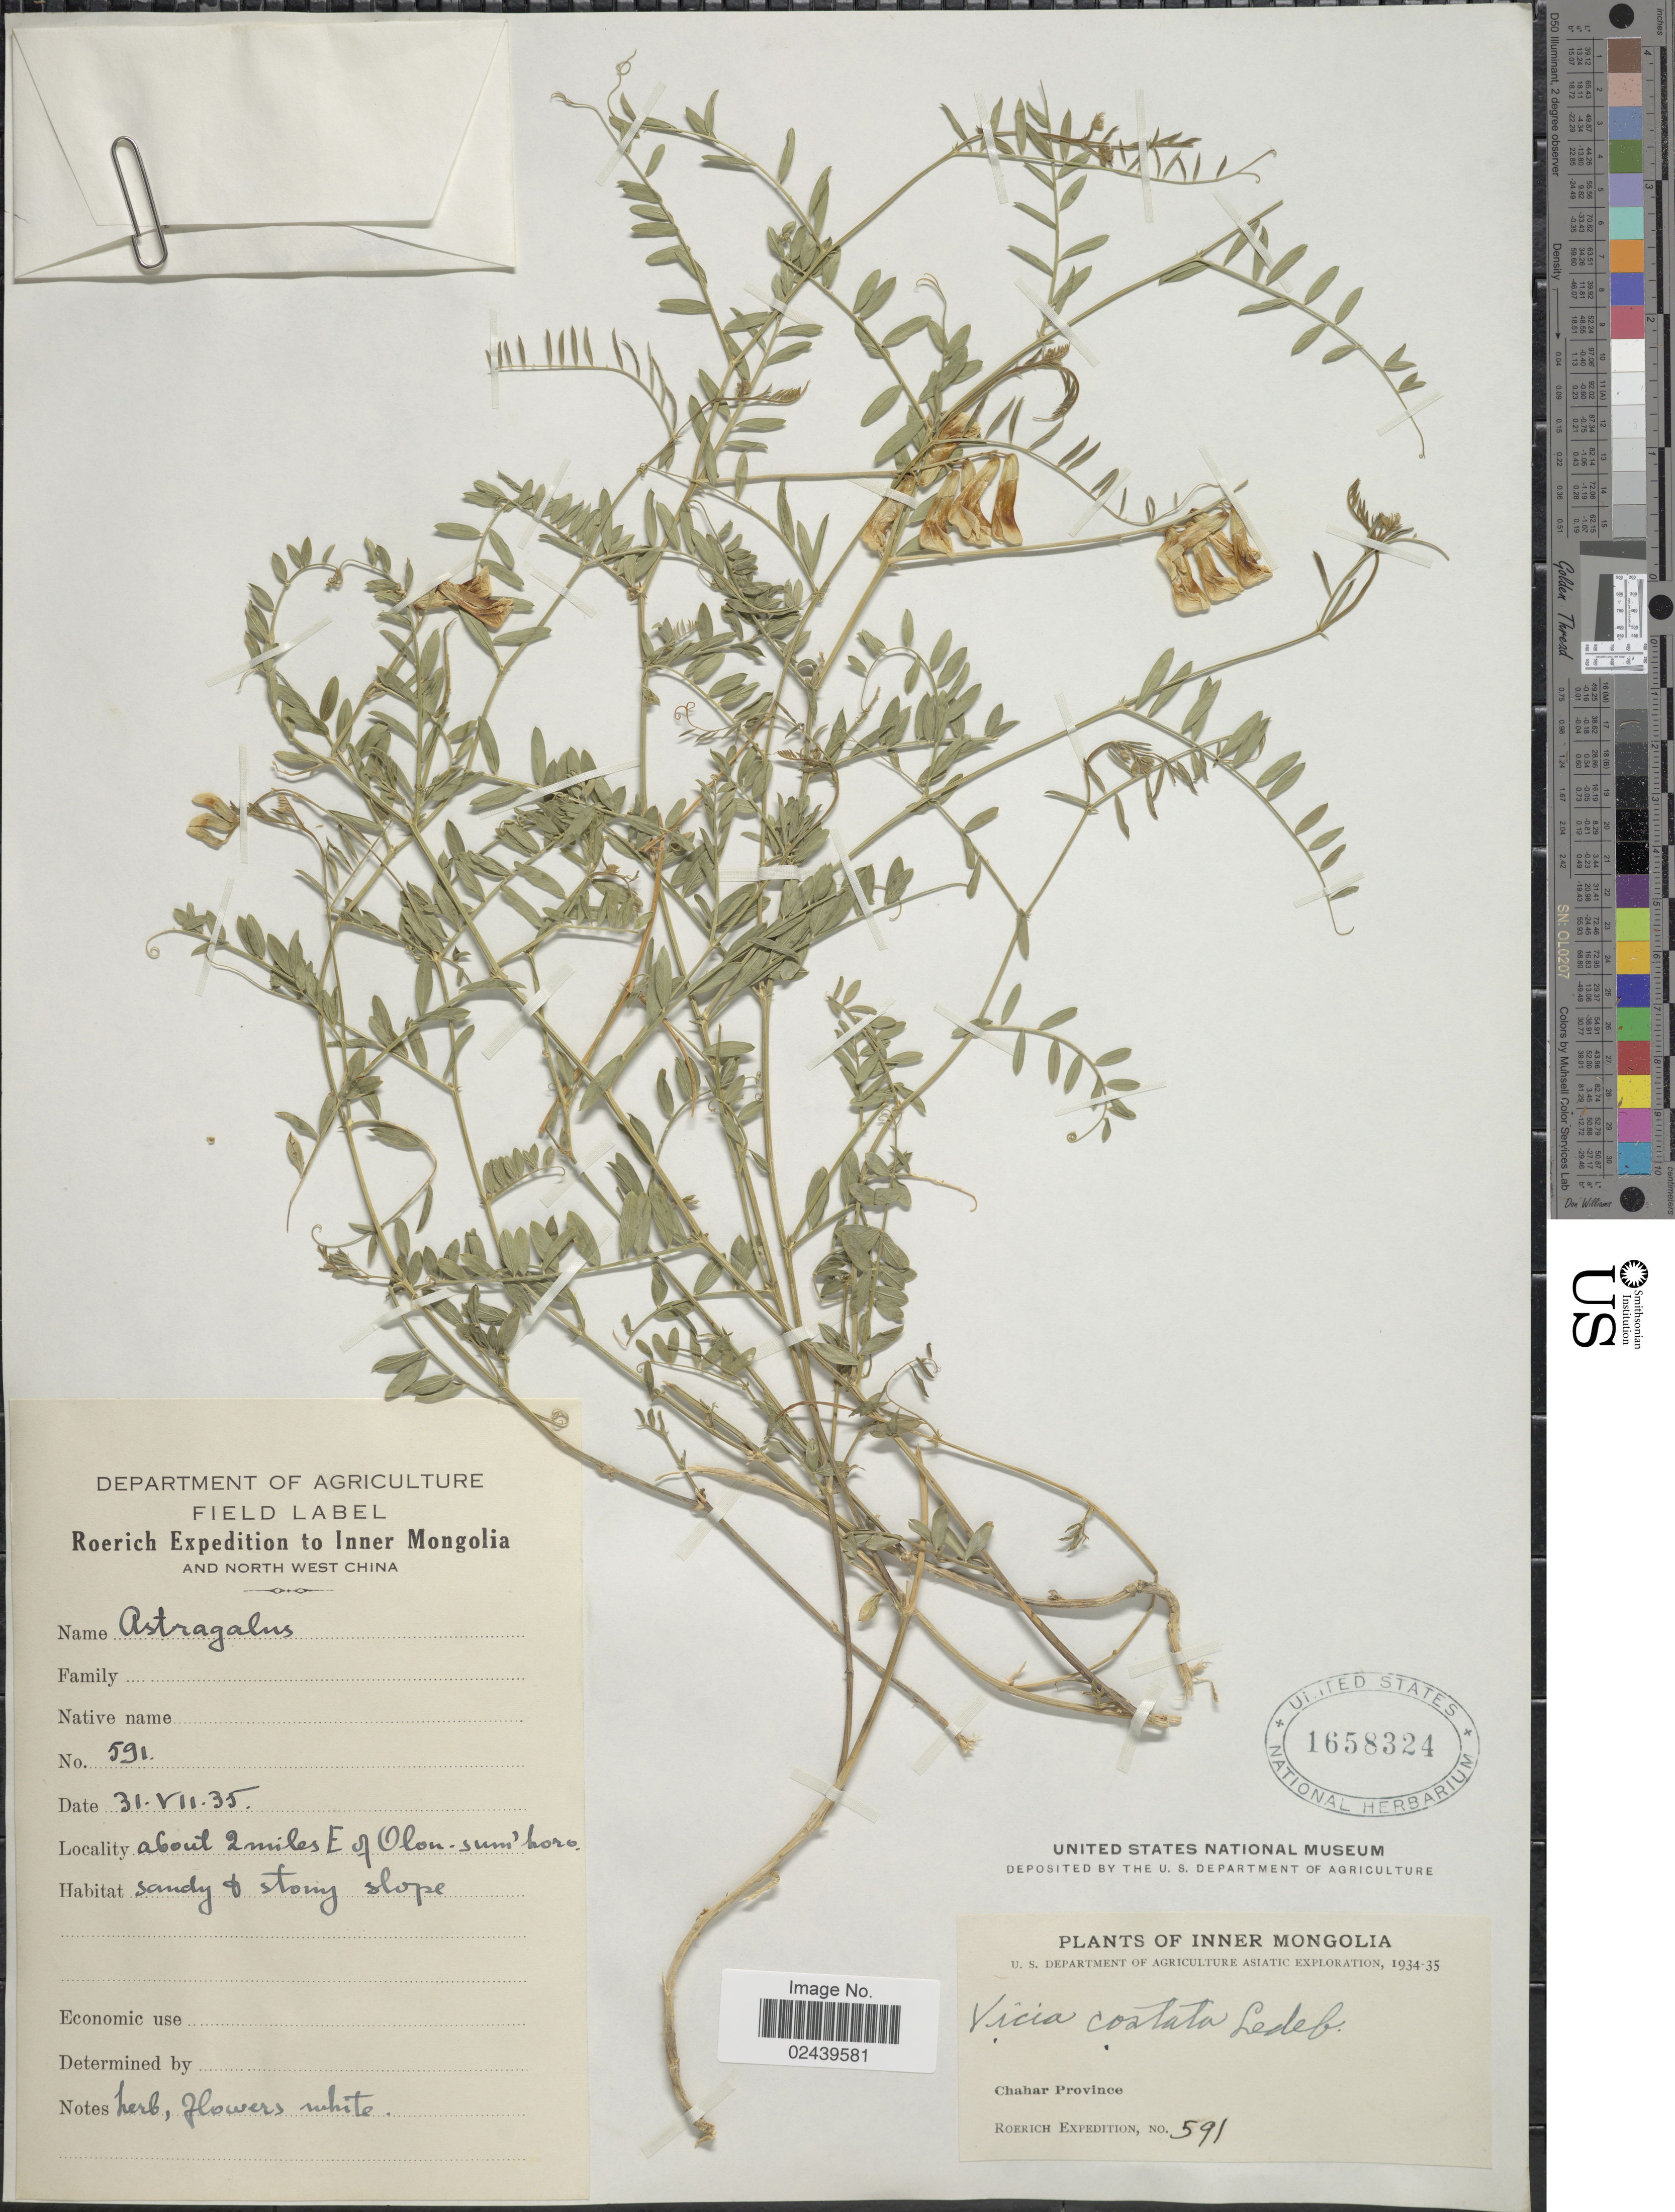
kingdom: Plantae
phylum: Tracheophyta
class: Magnoliopsida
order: Fabales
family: Fabaceae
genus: Vicia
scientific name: Vicia costata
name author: Ledeb.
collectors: Roerich Expedition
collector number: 591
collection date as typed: Transcribed d/m/y: 31/7/35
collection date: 1935-07-31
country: China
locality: Inner Mongolia and north west China. Chahar Province, About 2 miles E of Olon-sum'horo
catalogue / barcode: US 1658324